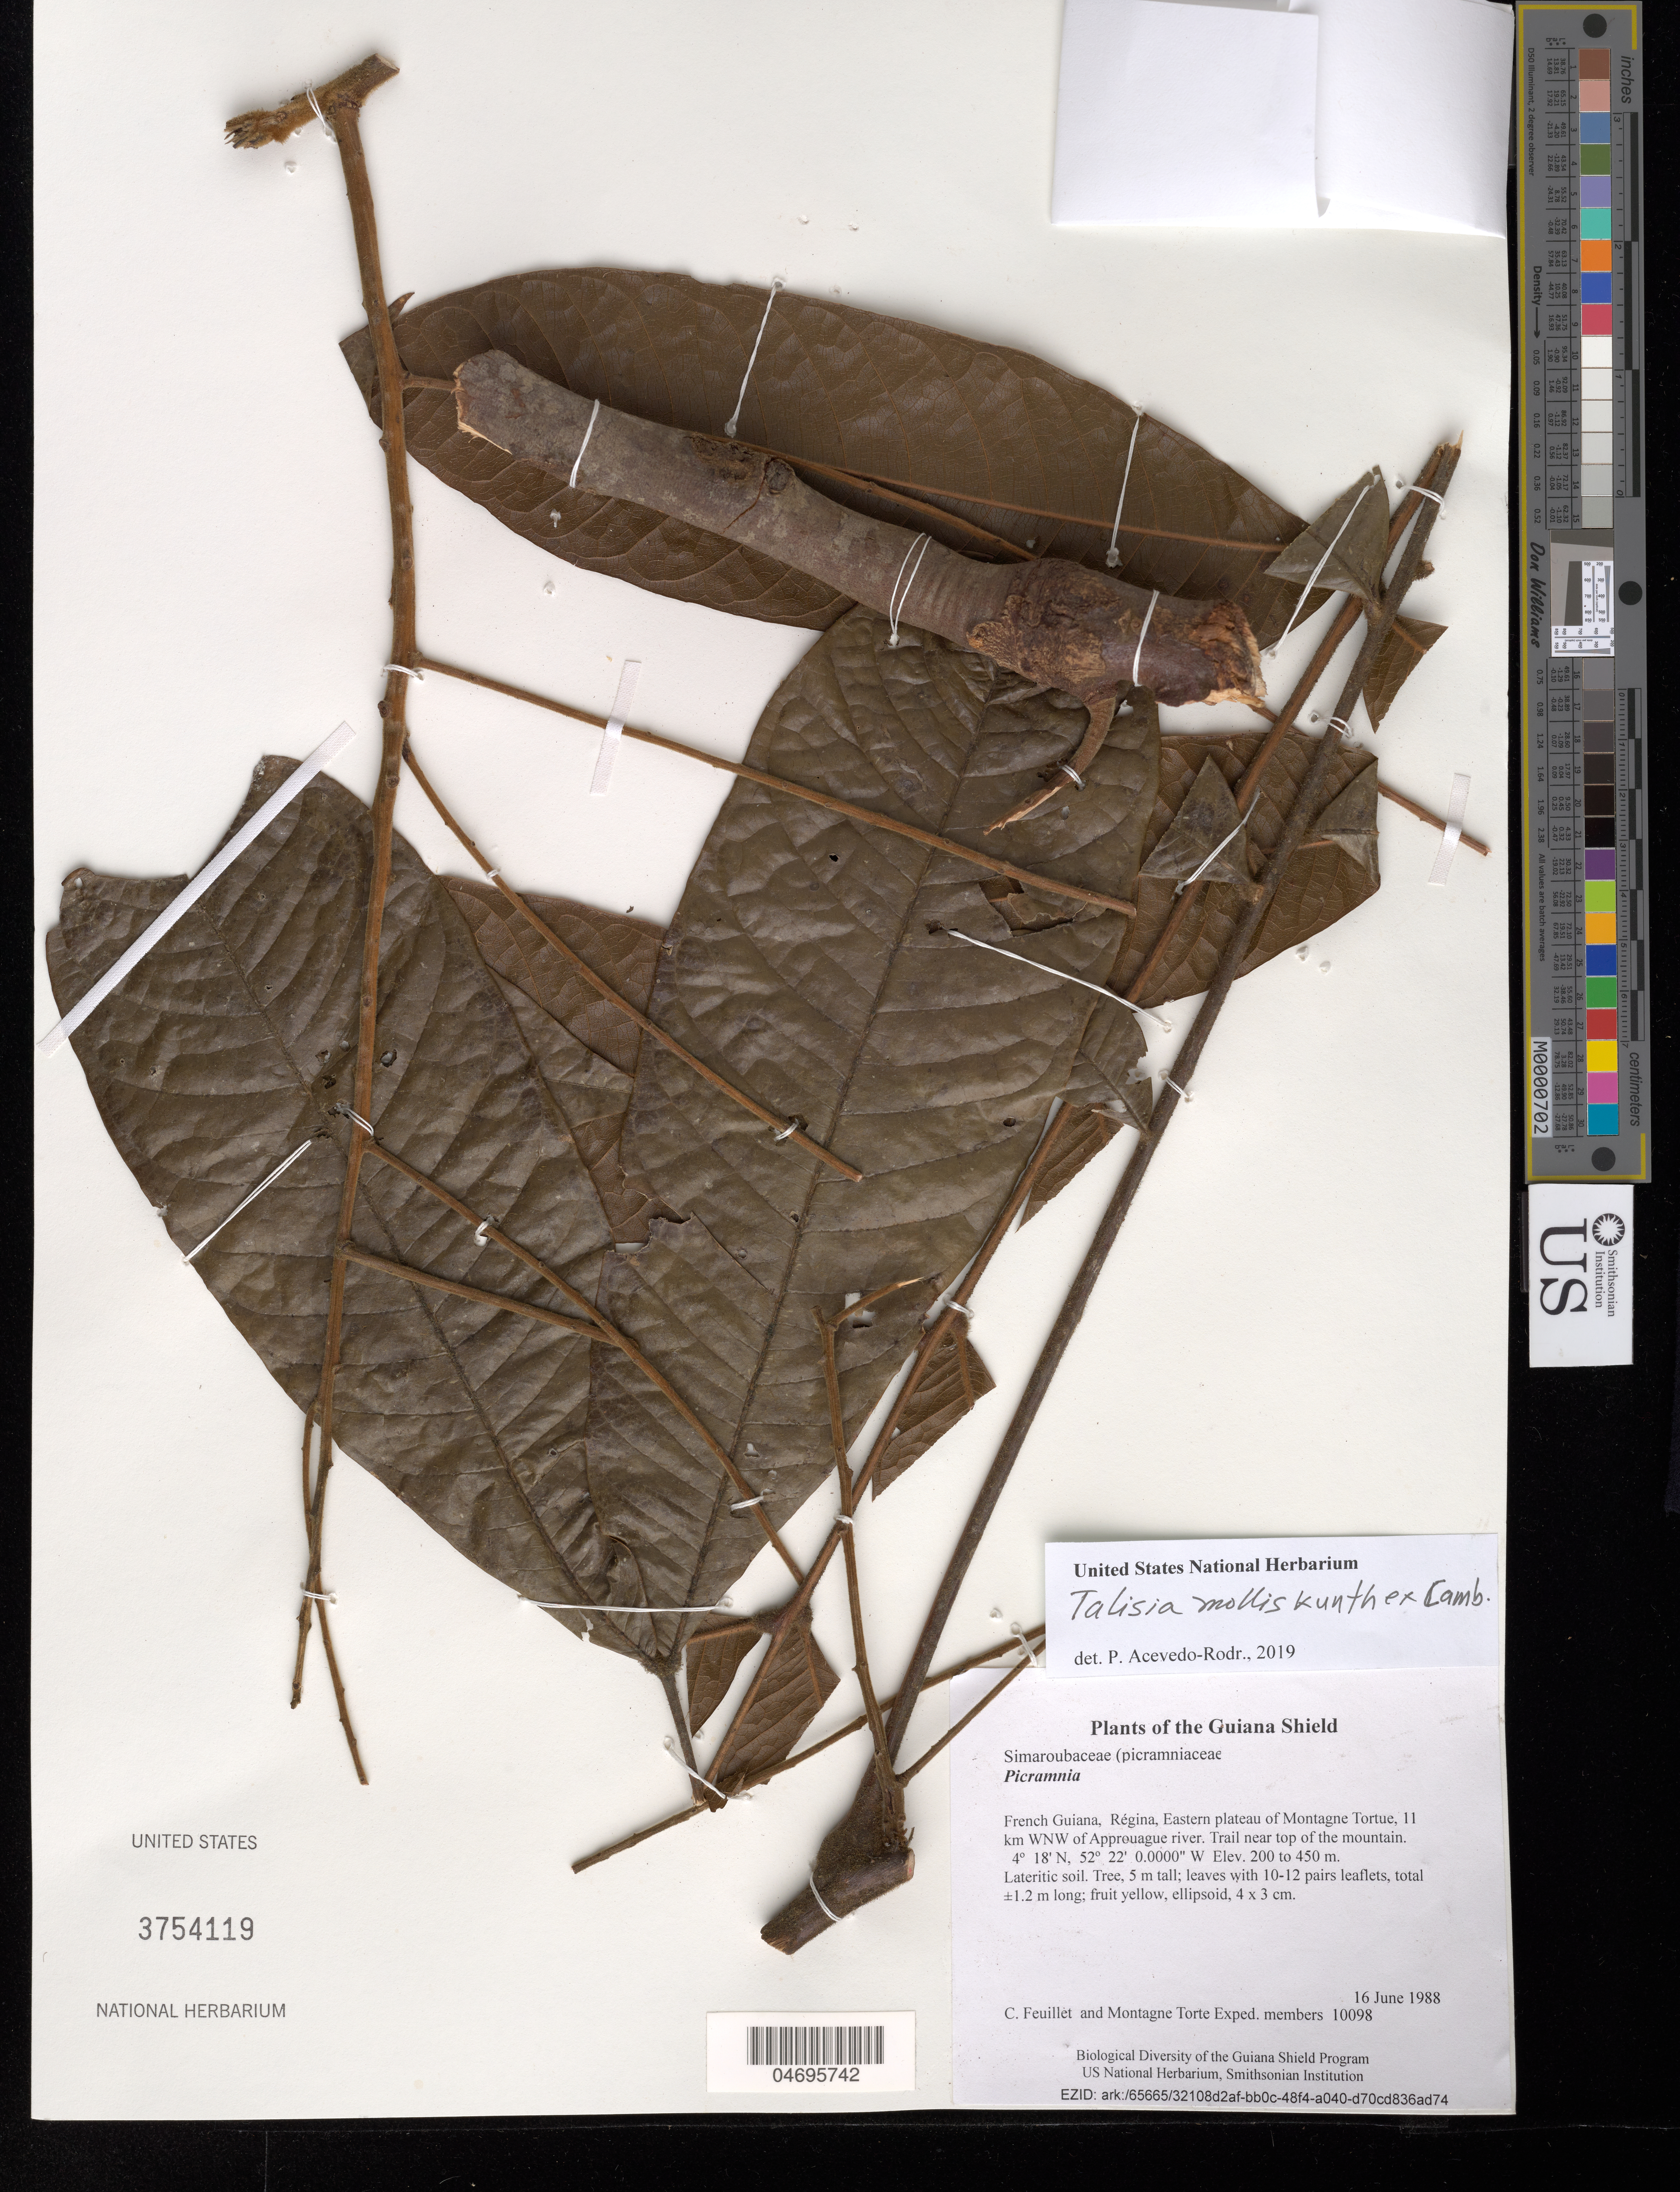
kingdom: Plantae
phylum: Tracheophyta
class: Magnoliopsida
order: Sapindales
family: Sapindaceae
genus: Talisia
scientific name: Talisia mollis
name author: Kunth ex Cambess.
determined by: Acevedo-Rodríguez, P., (BOT), Smithsonian Institution - National Museum of Natural History (UNITED STATES)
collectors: C. Feuillet & Montagne Torte Exped. members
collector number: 10098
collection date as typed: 16 June 1988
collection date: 1988-06-16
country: French Guiana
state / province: Cayenne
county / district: Regina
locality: Eastern plateau of Montagne Tortue, 11 km WNW of Approuague river. Trail near top of the mountain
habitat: Lateritic soil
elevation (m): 200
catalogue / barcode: US 3754119